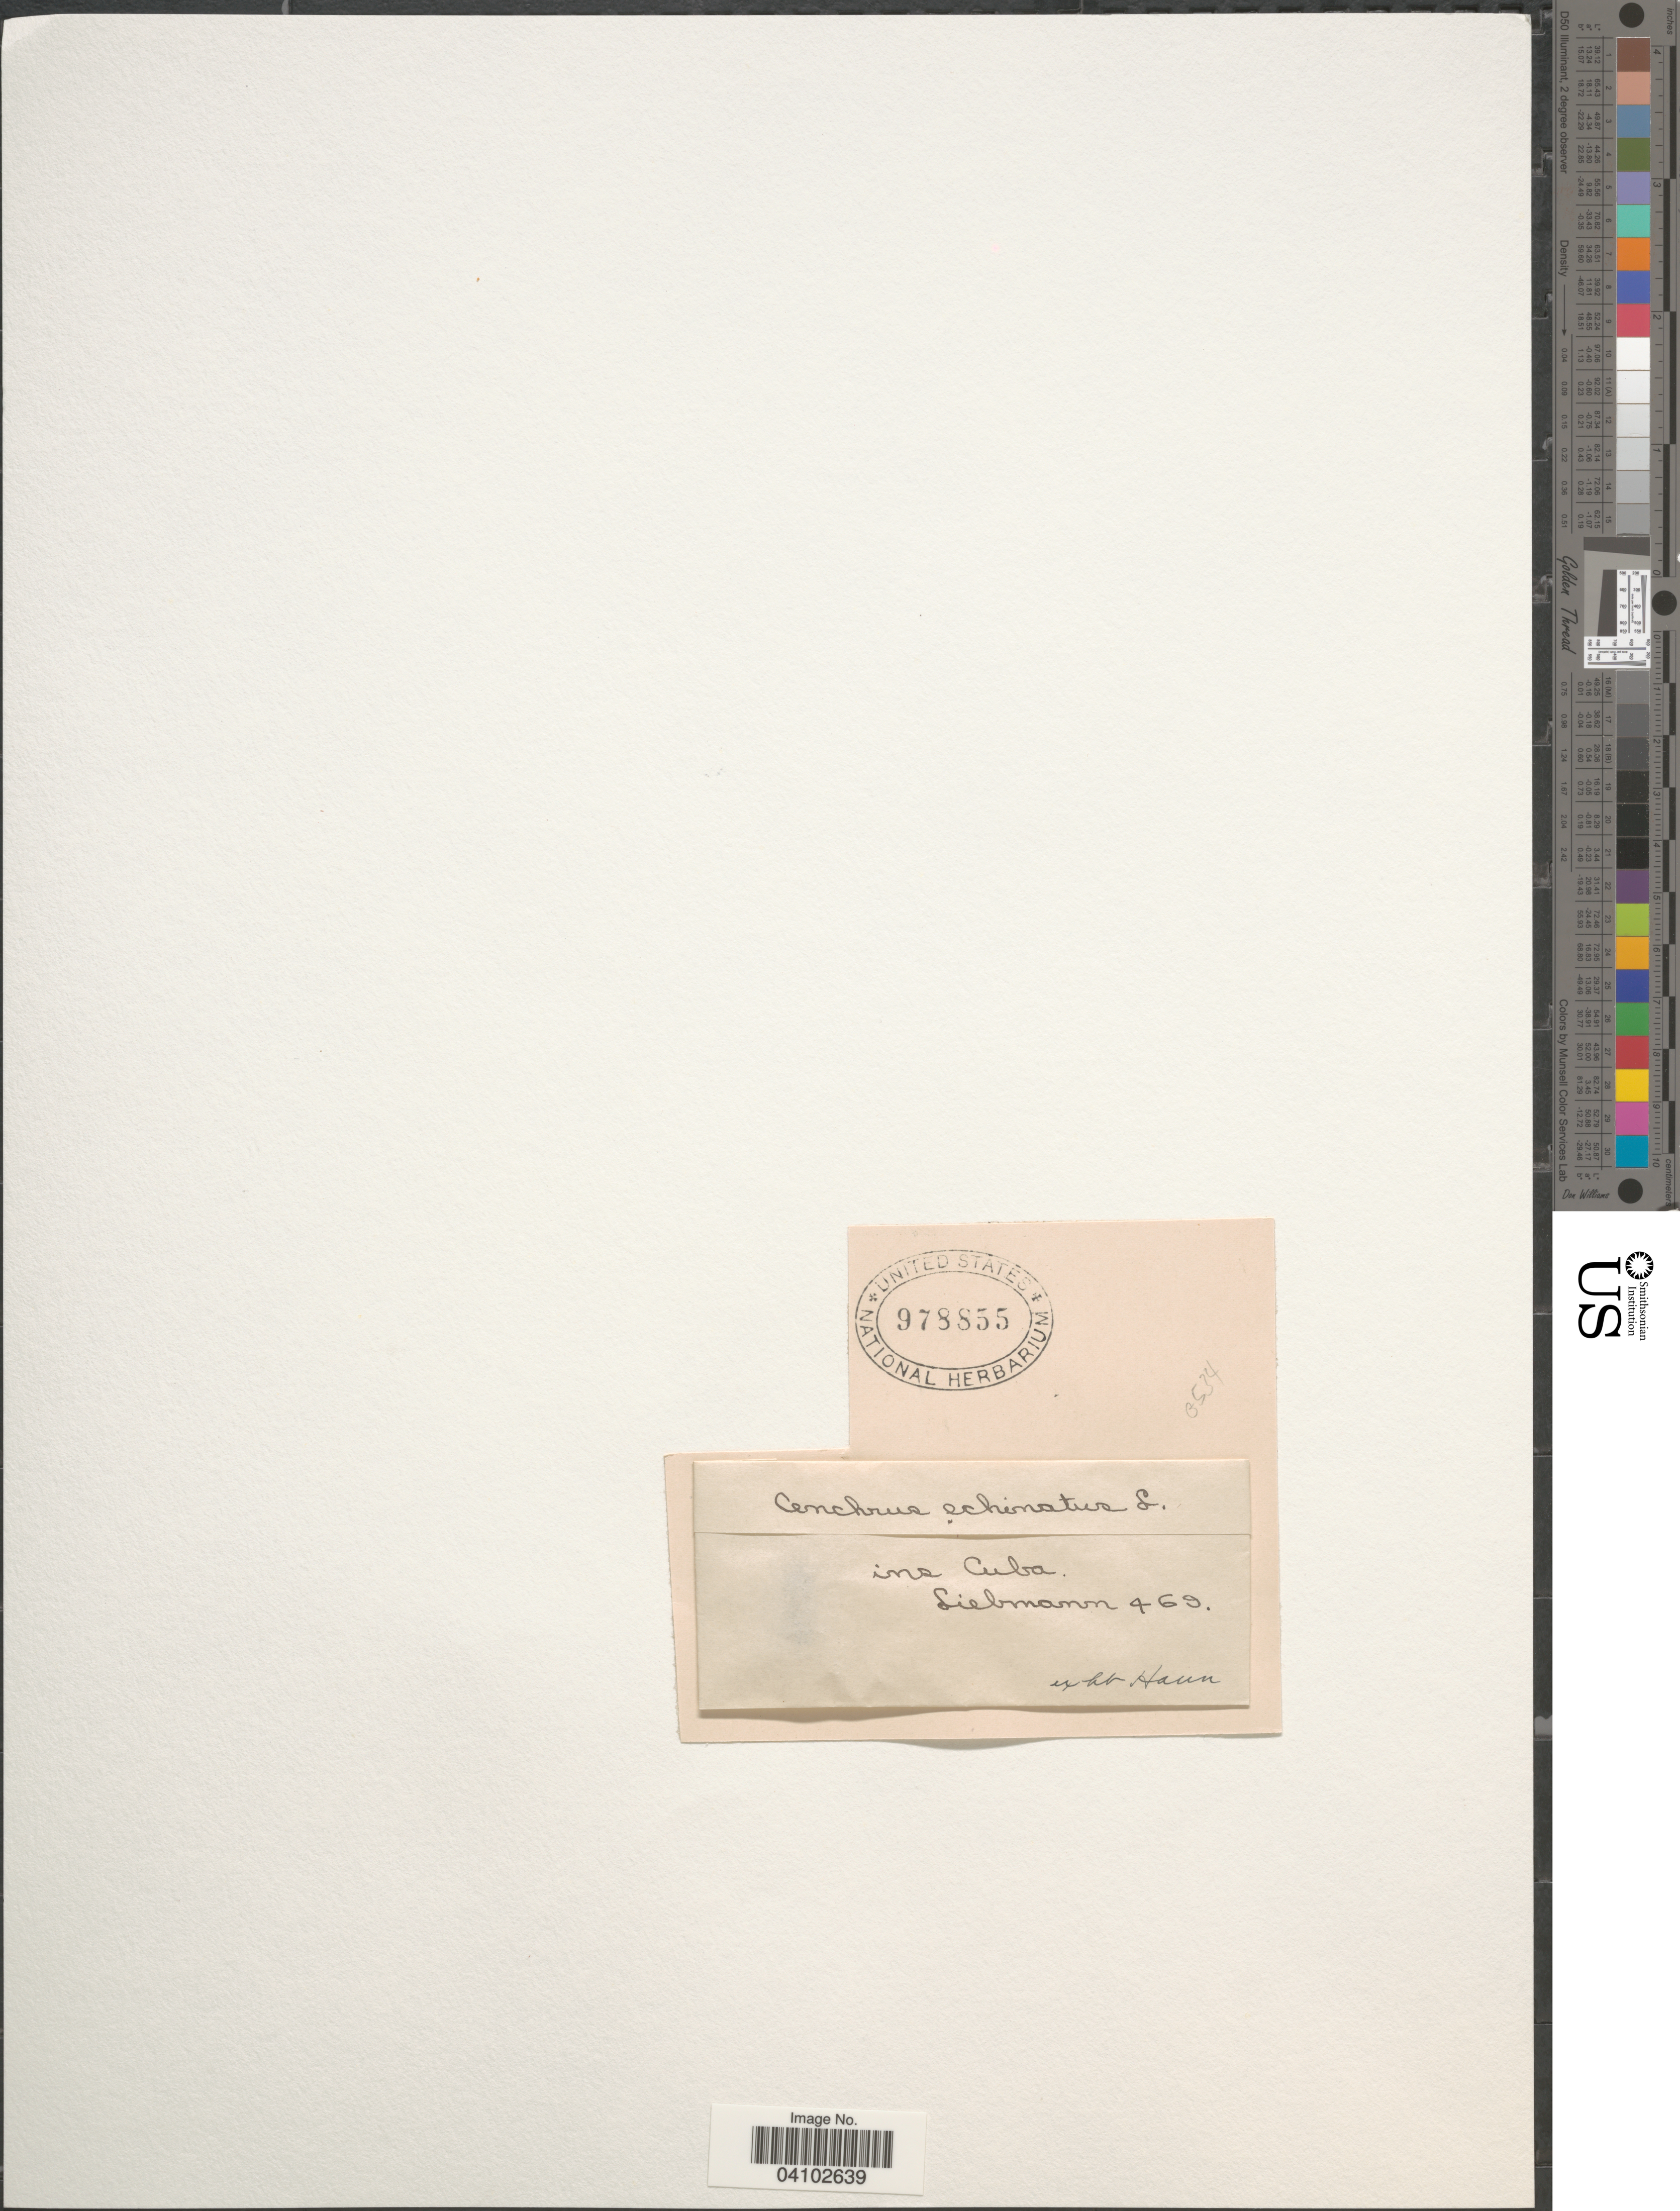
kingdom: Plantae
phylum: Tracheophyta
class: Liliopsida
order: Poales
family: Poaceae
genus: Cenchrus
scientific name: Cenchrus echinatus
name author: L.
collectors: Liebmann, --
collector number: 469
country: Cuba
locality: Ins Cuba.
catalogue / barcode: US 978855